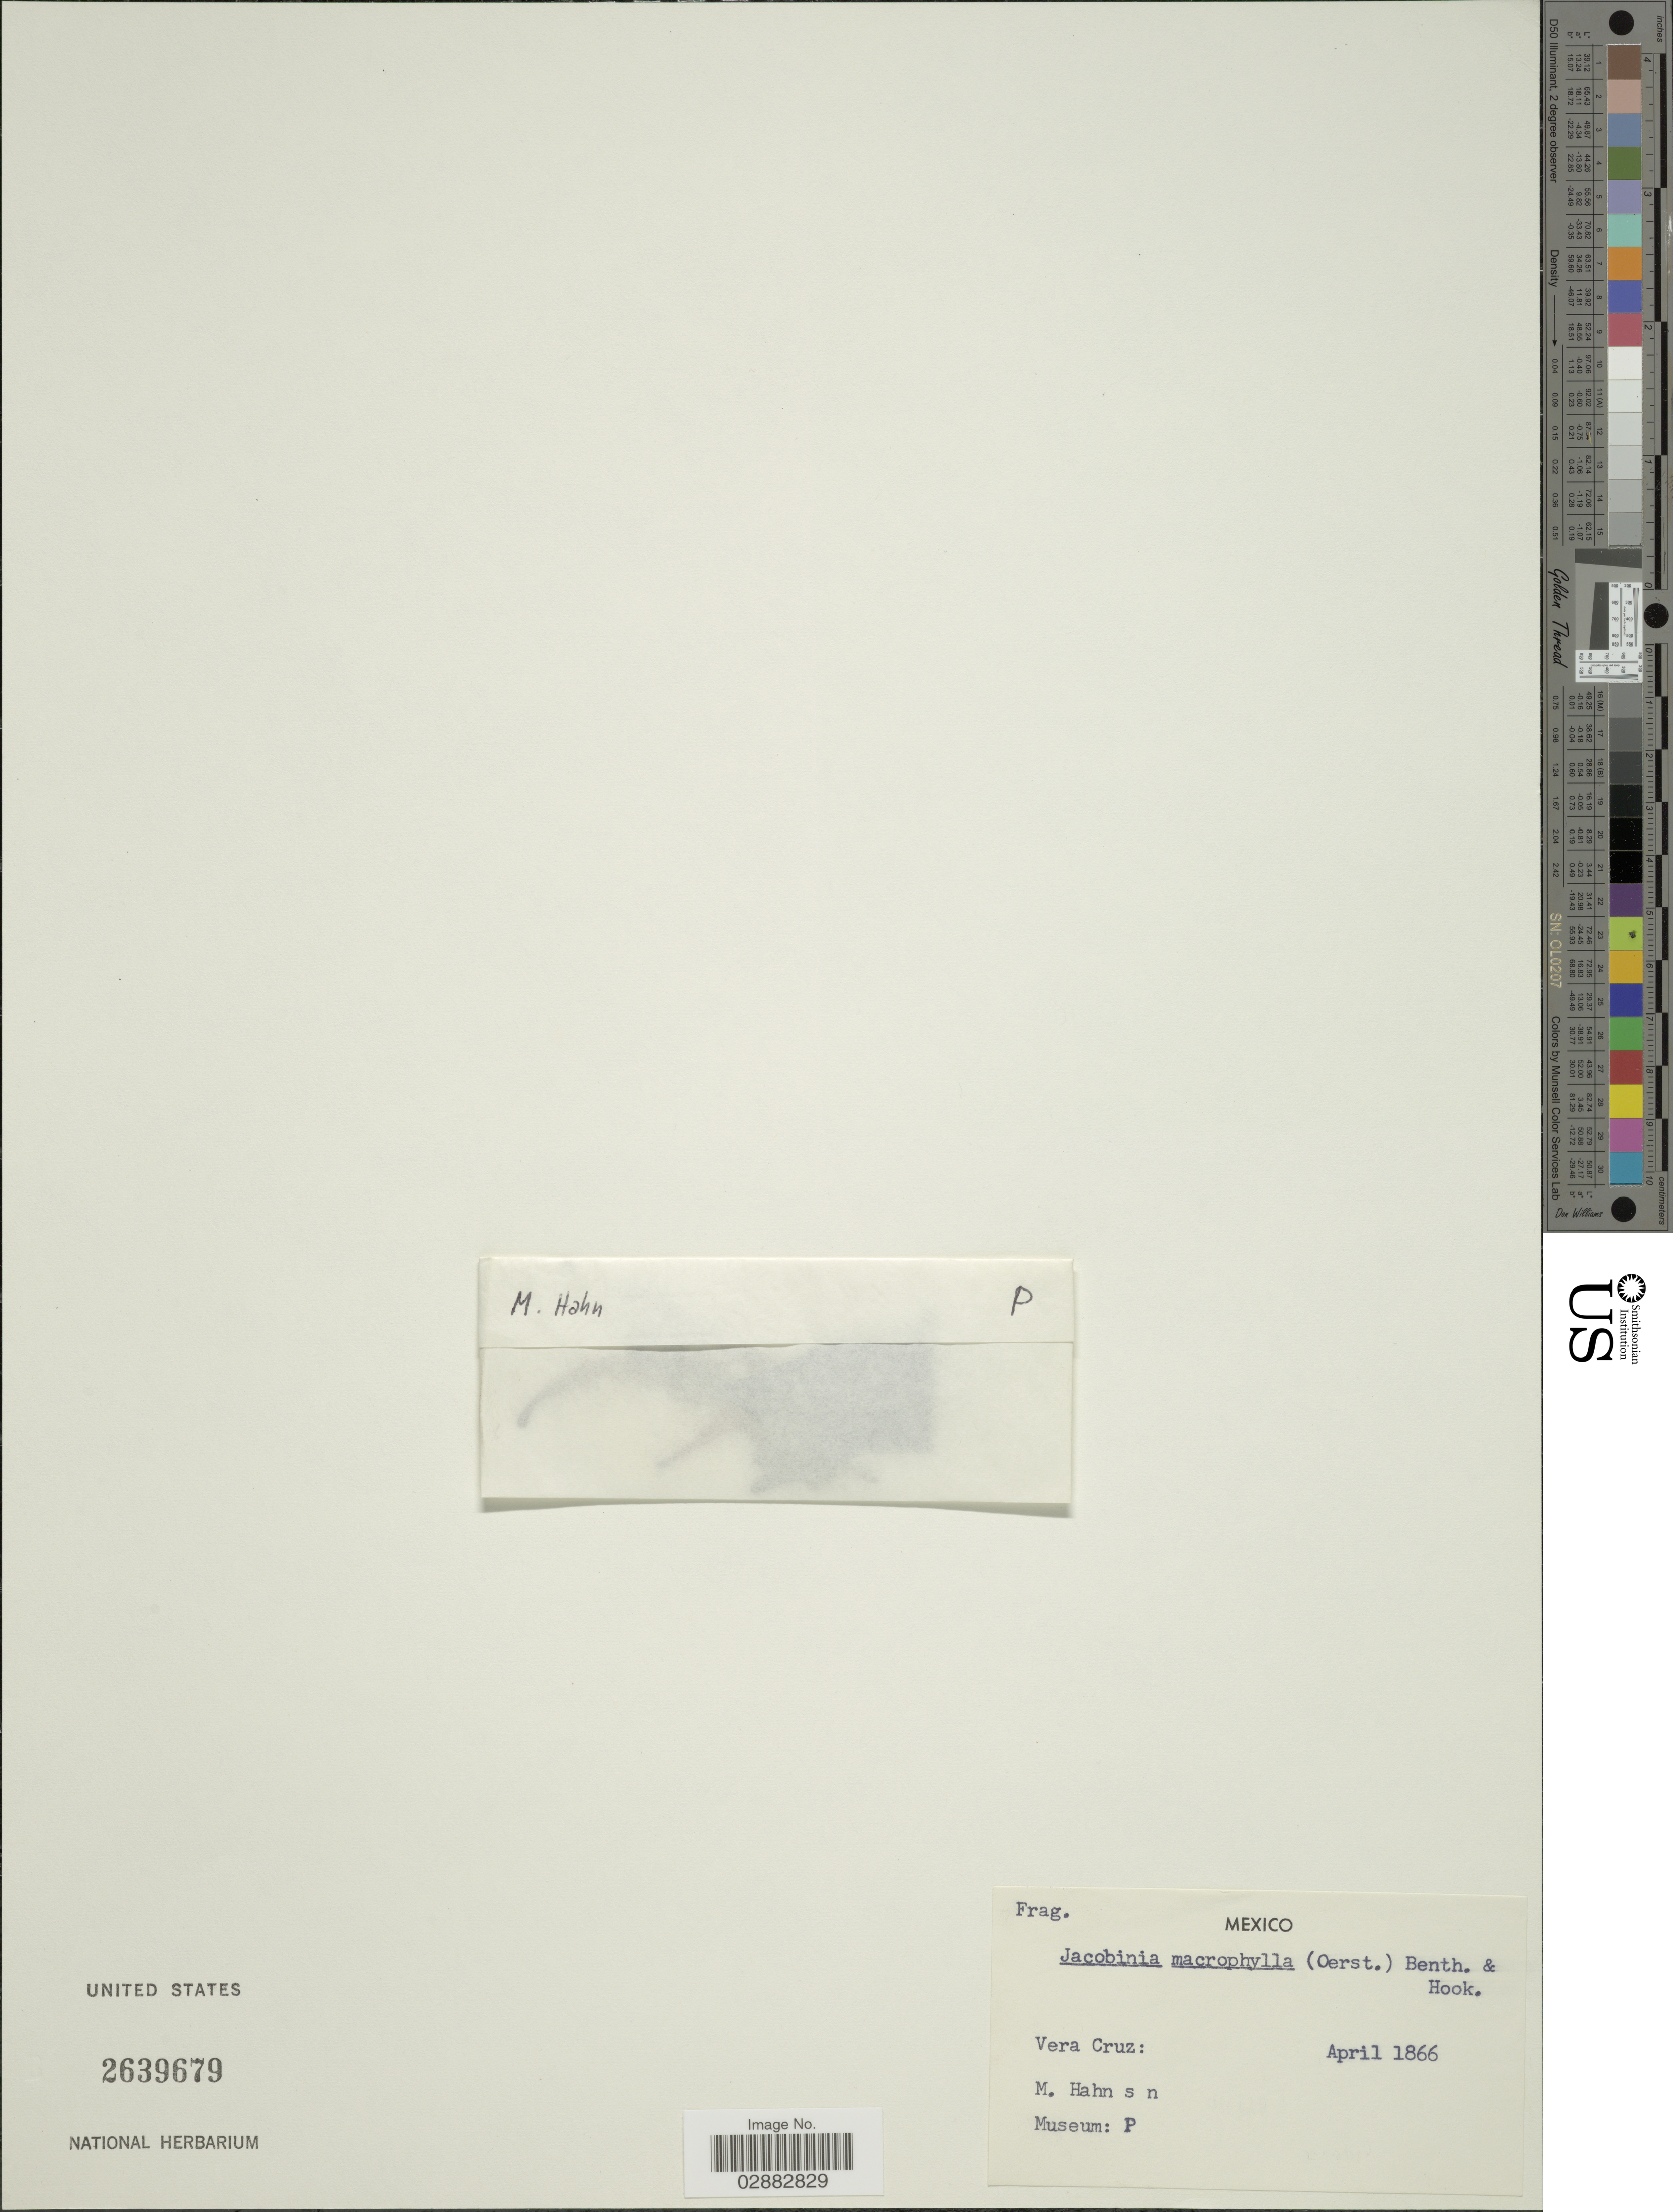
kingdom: Plantae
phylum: Tracheophyta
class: Magnoliopsida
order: Lamiales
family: Acanthaceae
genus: Jacobinia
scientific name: Jacobinia macrophylla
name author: (Oerst.) Benth. & Hook. f.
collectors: M. Hahn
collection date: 1866-04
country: Mexico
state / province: Veracruz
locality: Vera Cruz.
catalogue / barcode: US 2639679